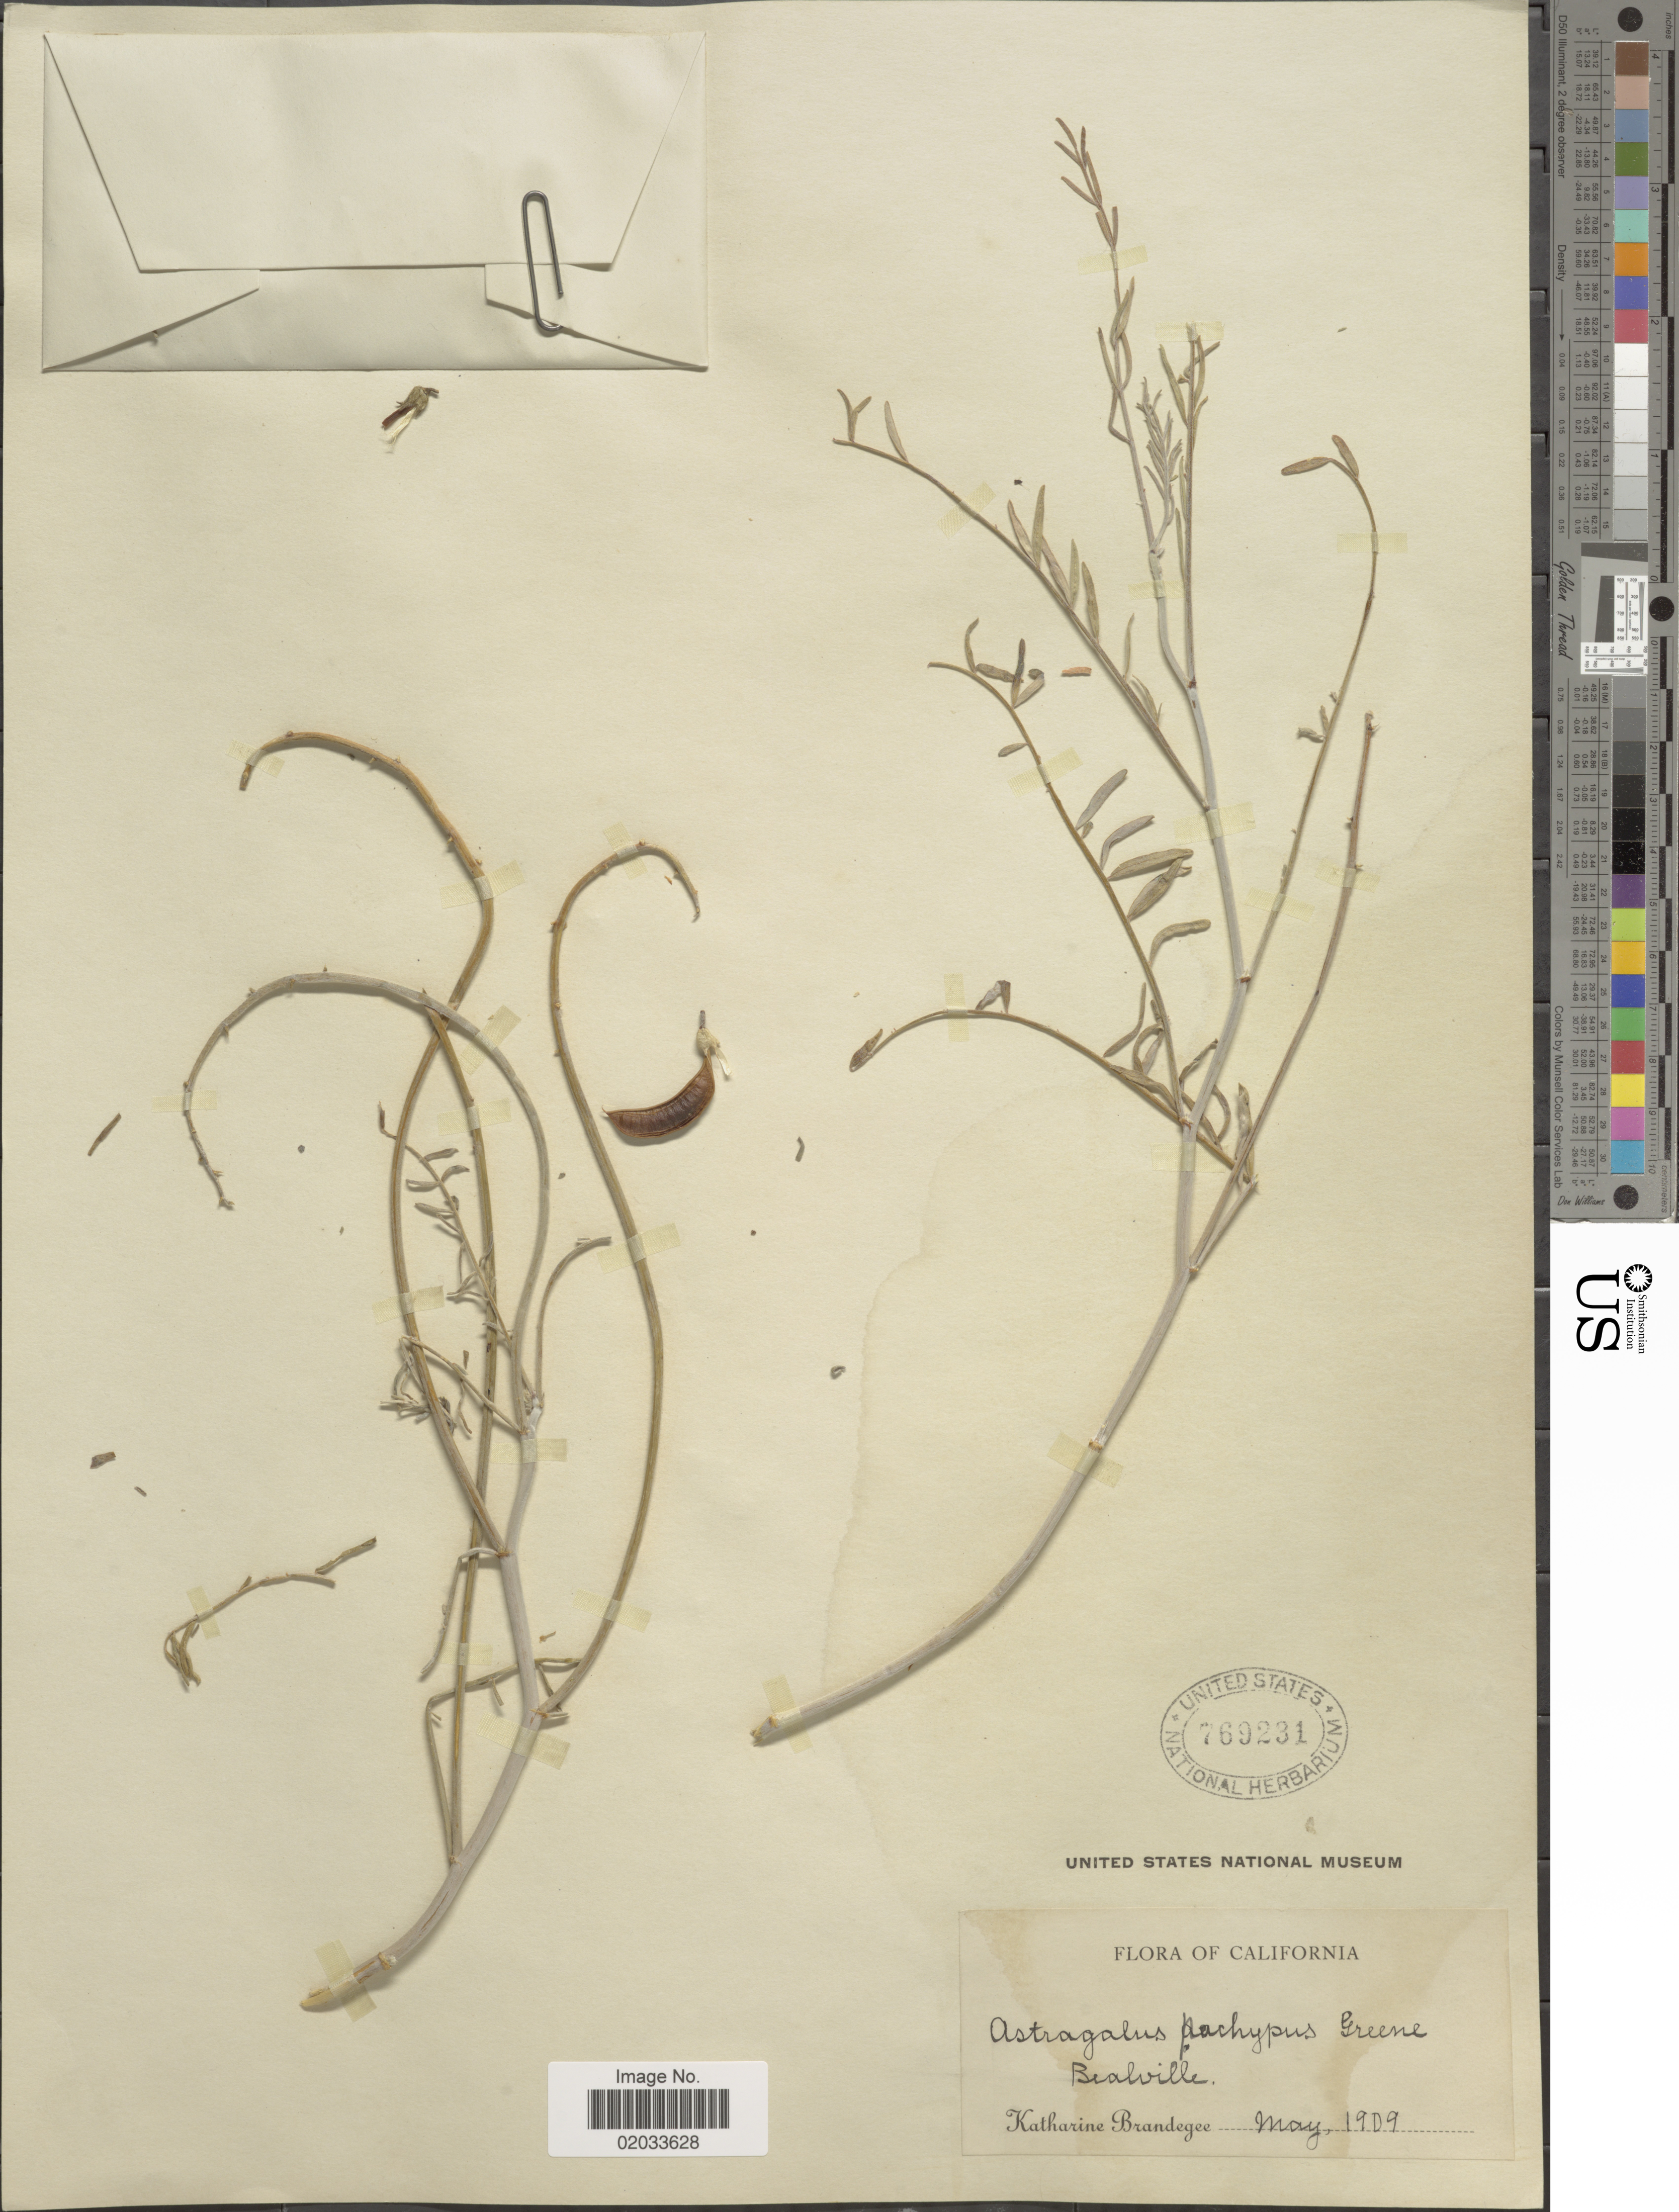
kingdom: Plantae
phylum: Tracheophyta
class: Magnoliopsida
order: Fabales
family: Fabaceae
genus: Astragalus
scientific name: Astragalus pachypus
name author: Greene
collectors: M. K. Brandegee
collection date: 1909-05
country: United States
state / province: California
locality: Bealville.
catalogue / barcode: US 769231